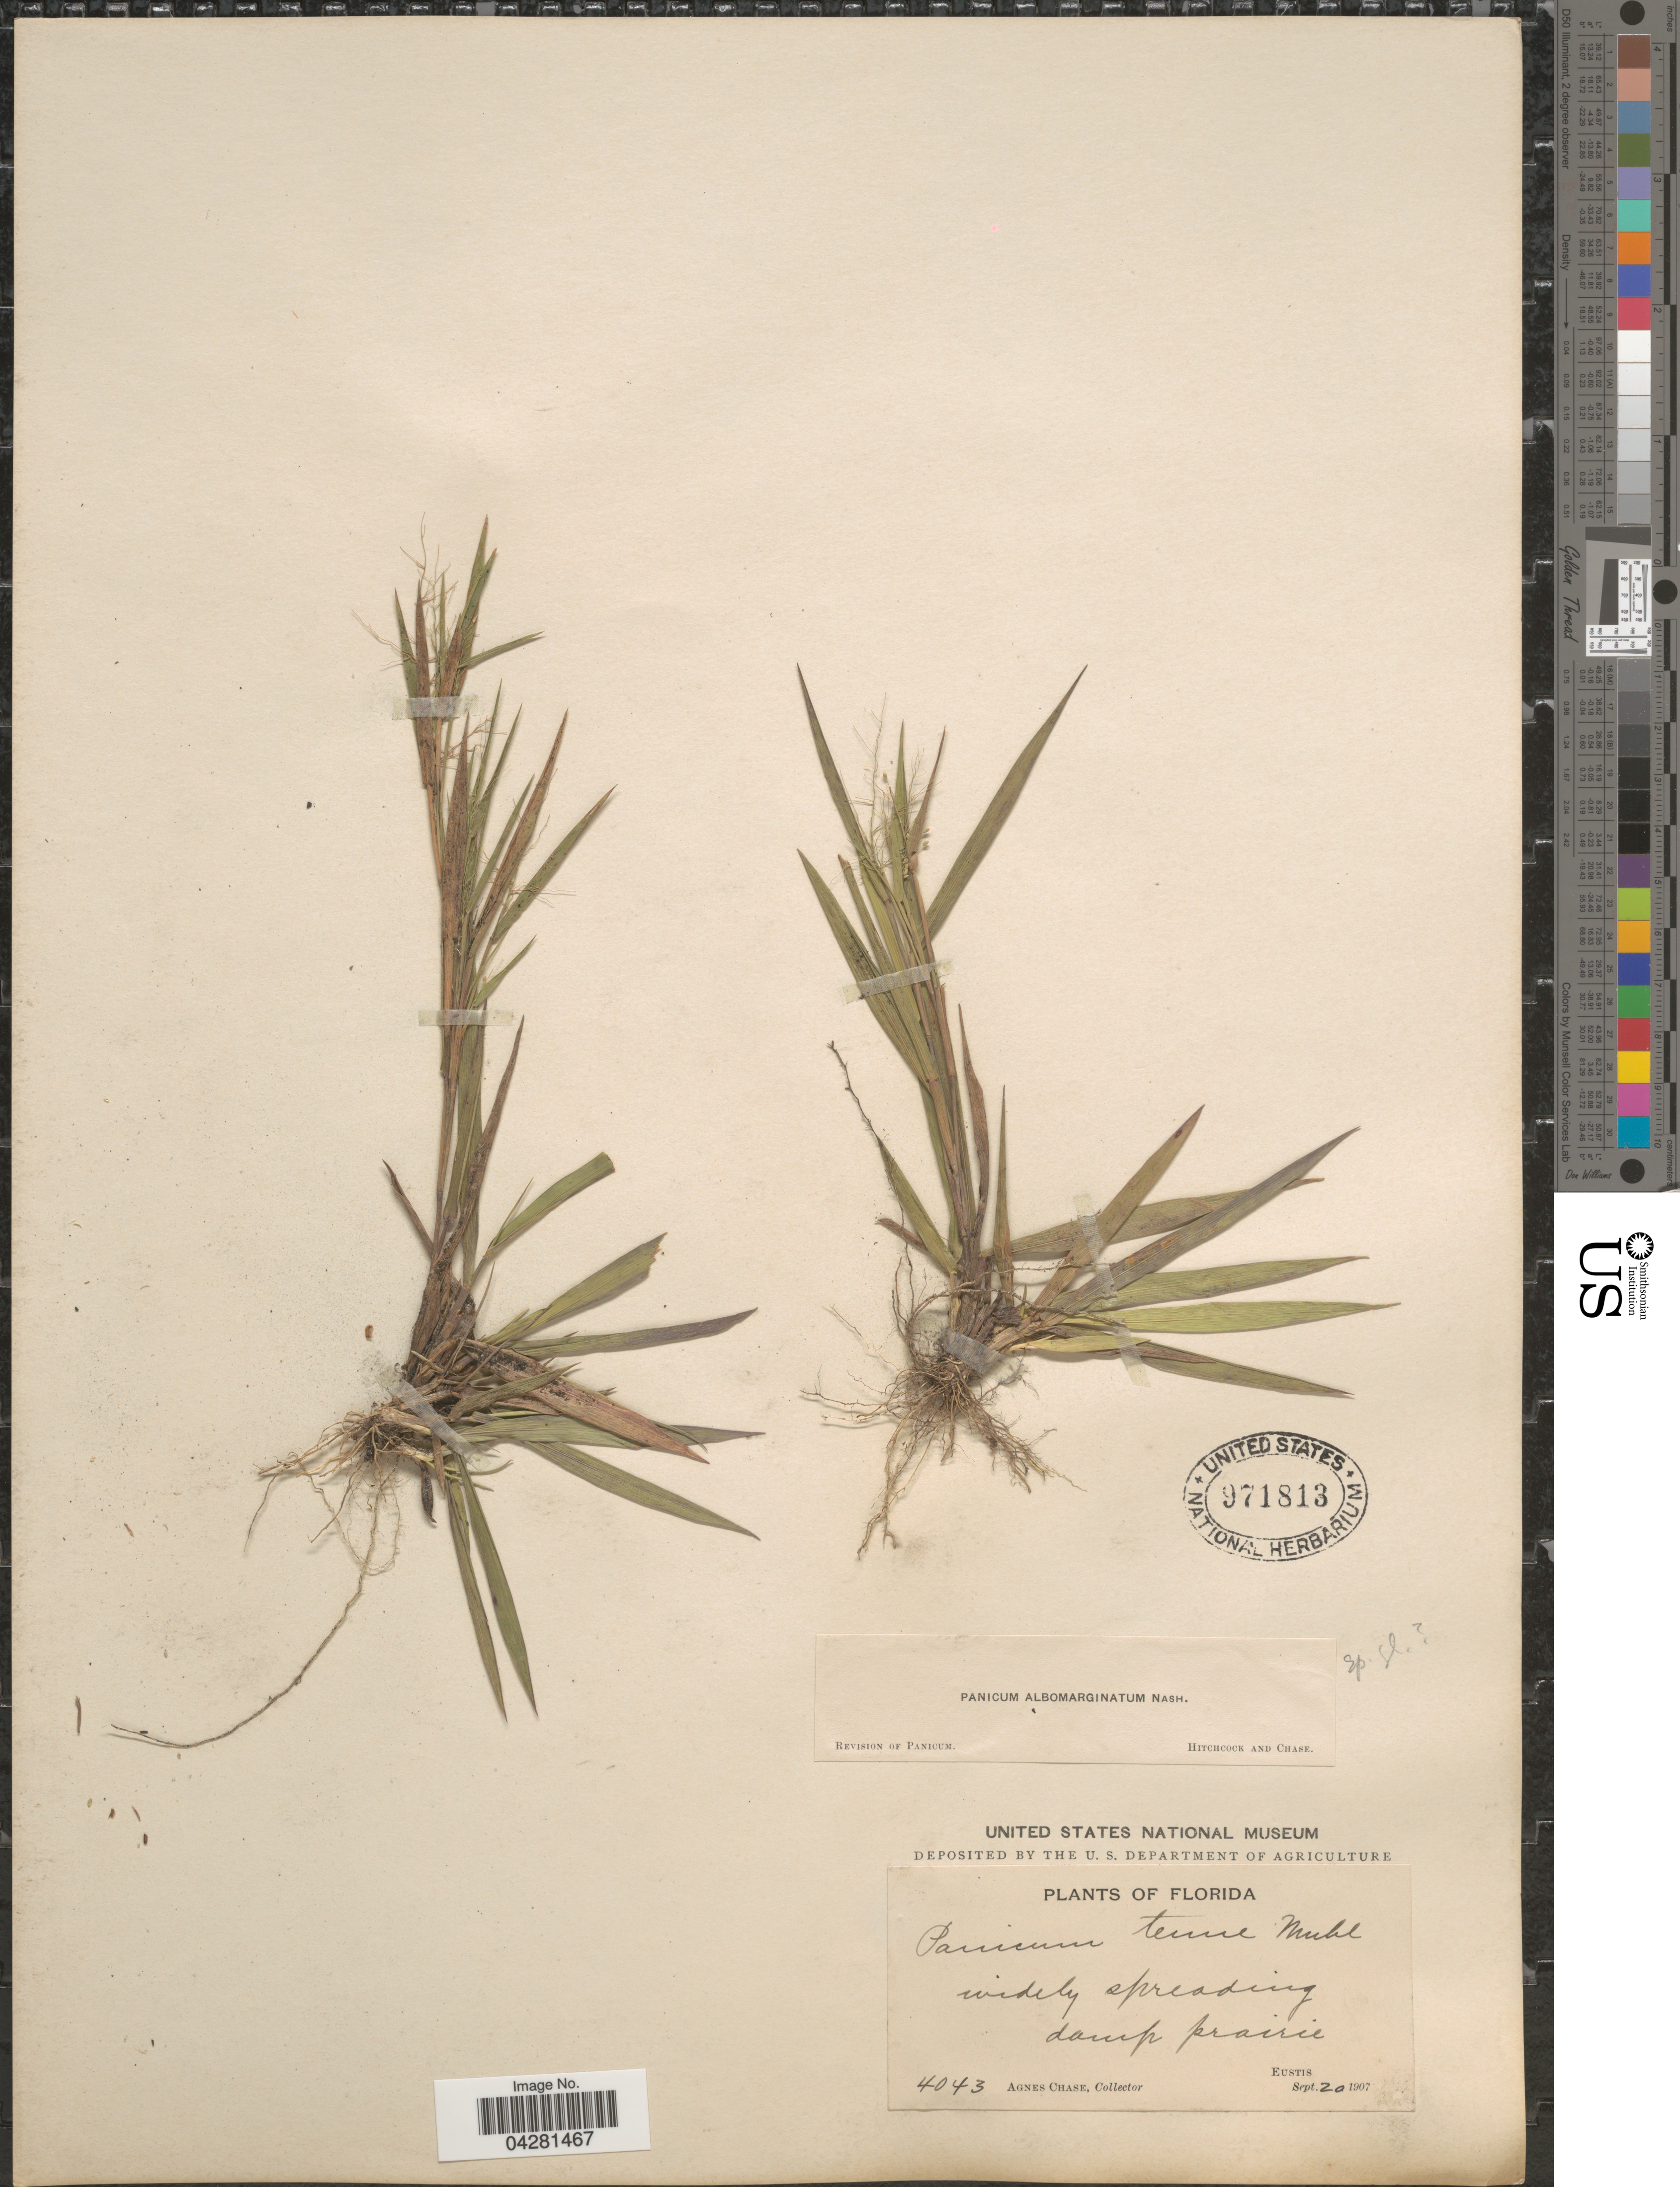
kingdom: Plantae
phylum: Tracheophyta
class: Liliopsida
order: Poales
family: Poaceae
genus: Dichanthelium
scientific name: Dichanthelium dichotomum var. unciphyllum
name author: (Trin.) Davidse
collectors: A. Chase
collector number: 4043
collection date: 1907-09-20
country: United States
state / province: Florida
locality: Eustis.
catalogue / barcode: US 971813